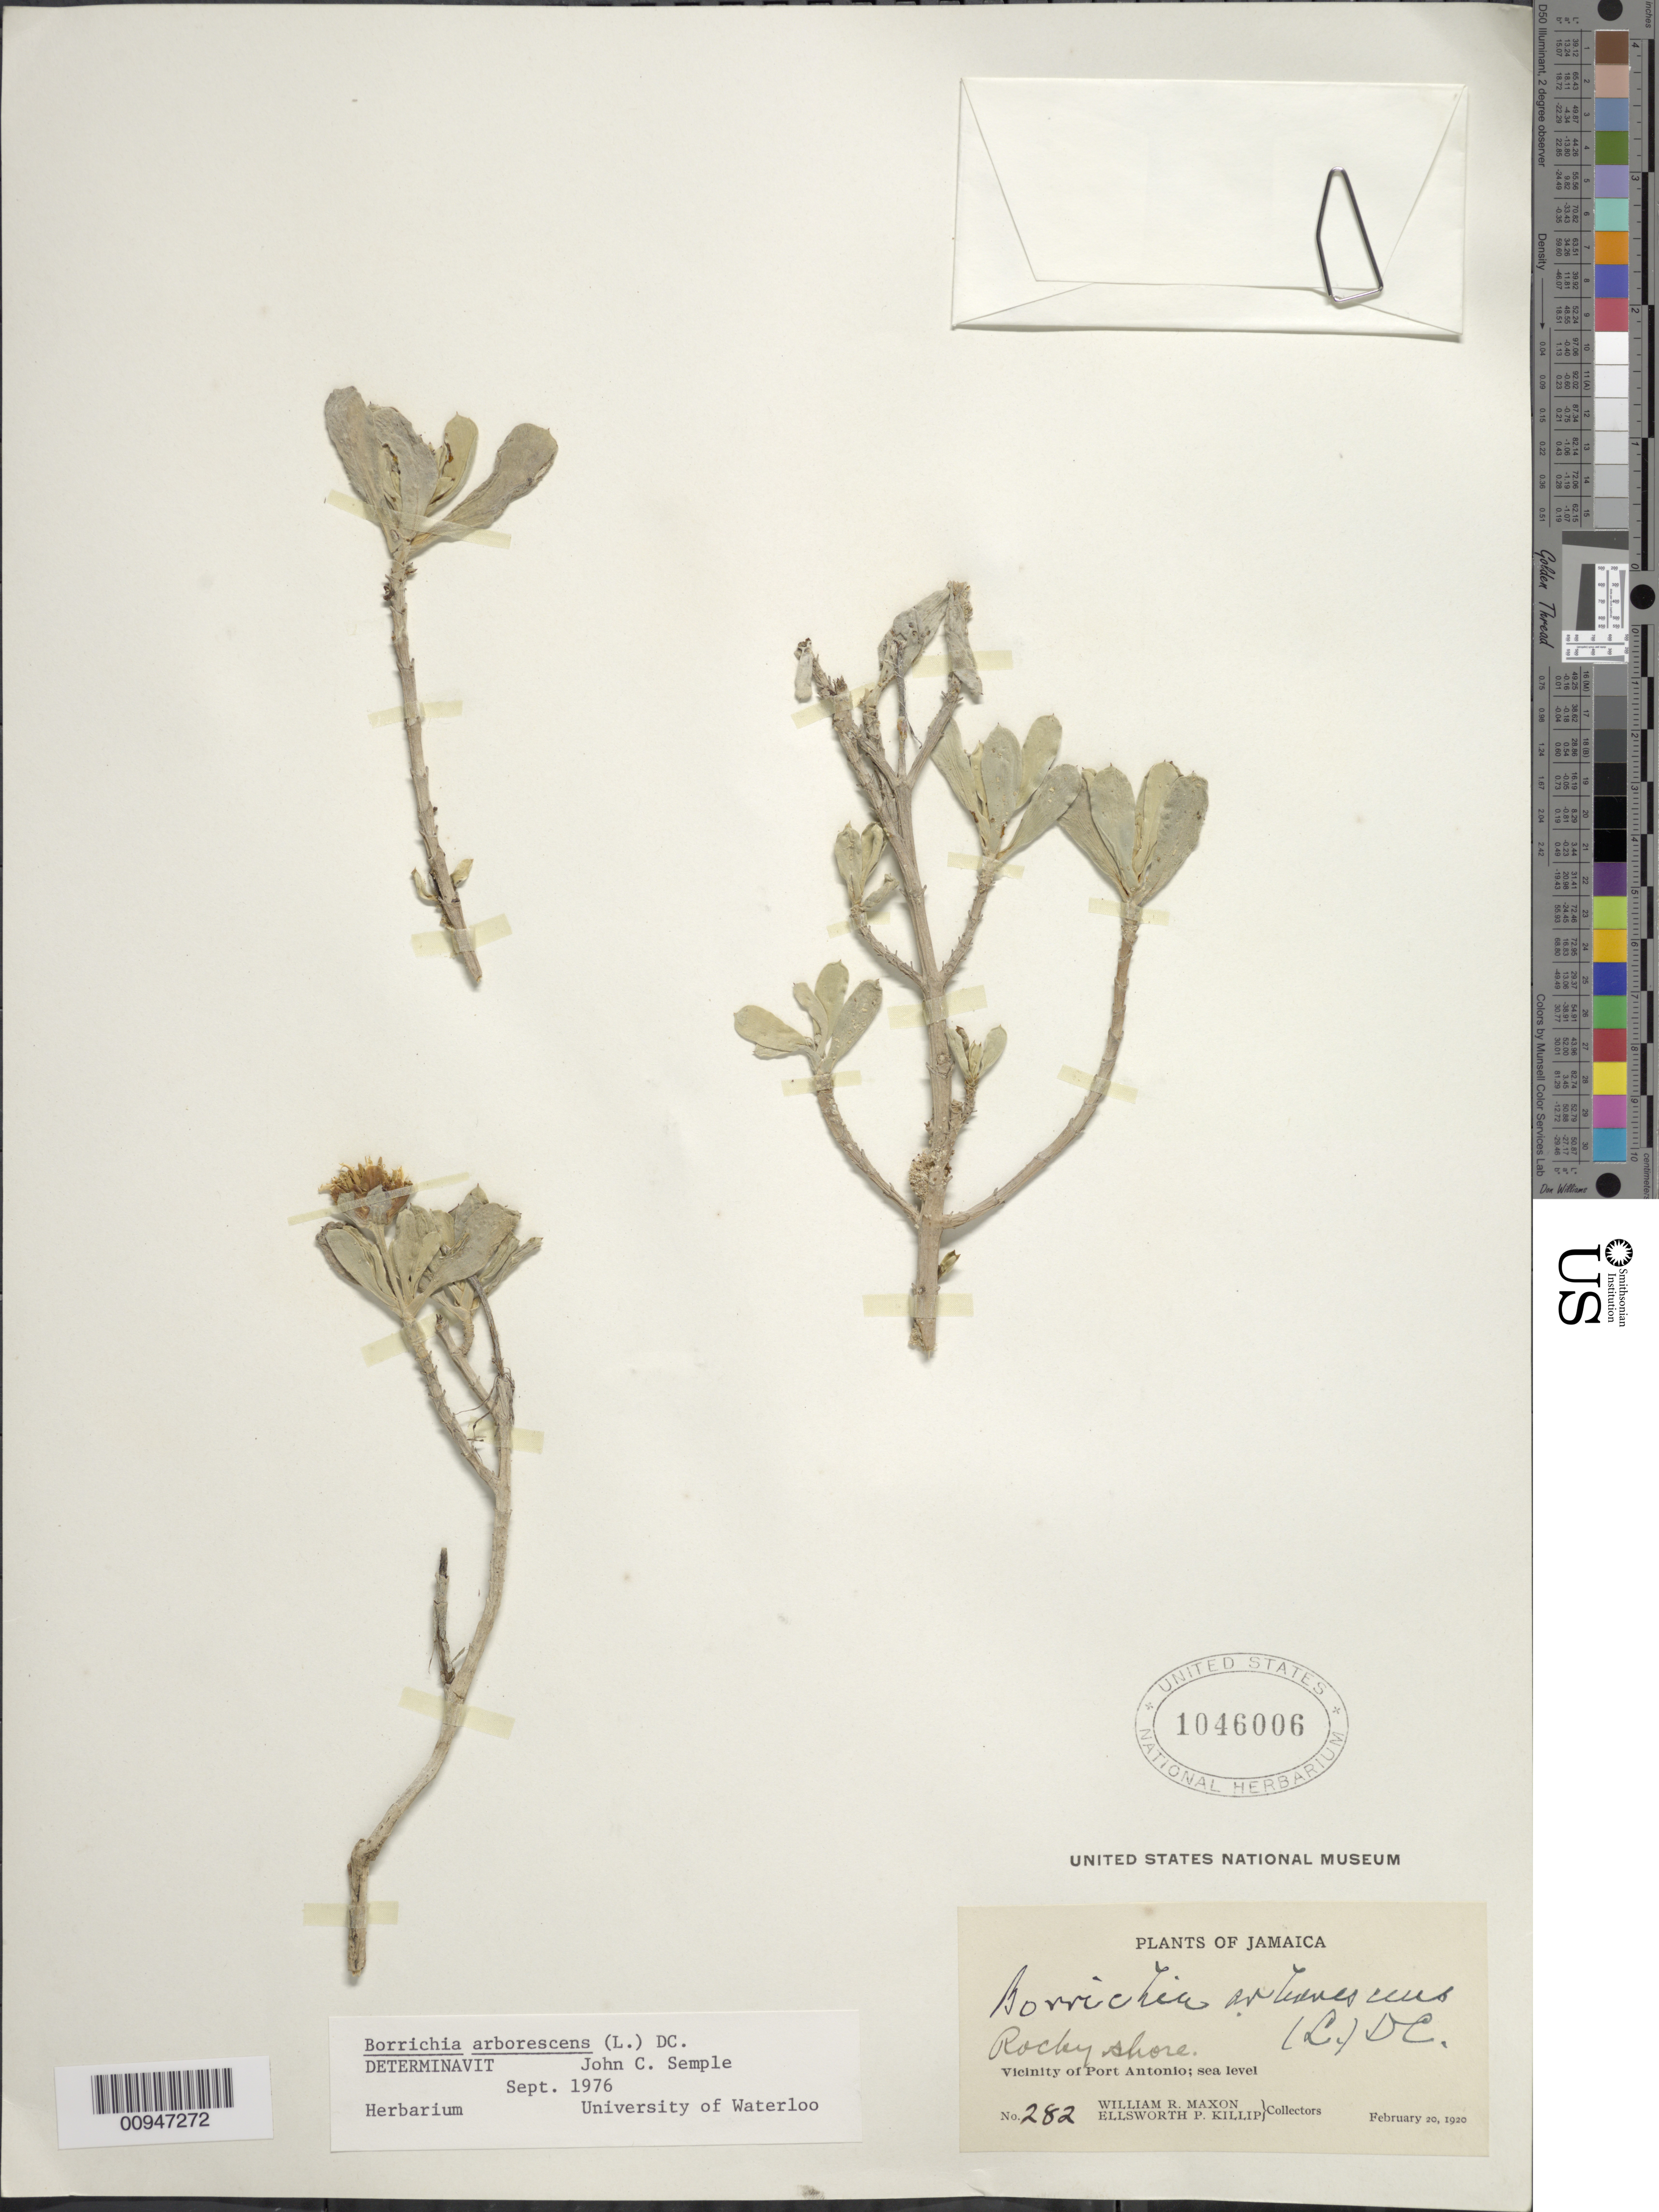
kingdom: Plantae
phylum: Tracheophyta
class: Magnoliopsida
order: Asterales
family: Asteraceae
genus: Borrichia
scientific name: Borrichia arborescens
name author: (L.) DC.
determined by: Semple, J. C.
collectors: W. R. Maxon & E. P. Killip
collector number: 282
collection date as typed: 20 Feb 1920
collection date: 1920-02-20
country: Jamaica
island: Jamaica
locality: Vicinity of Port Antonio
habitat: Rocky shore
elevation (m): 0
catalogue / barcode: US 1046006